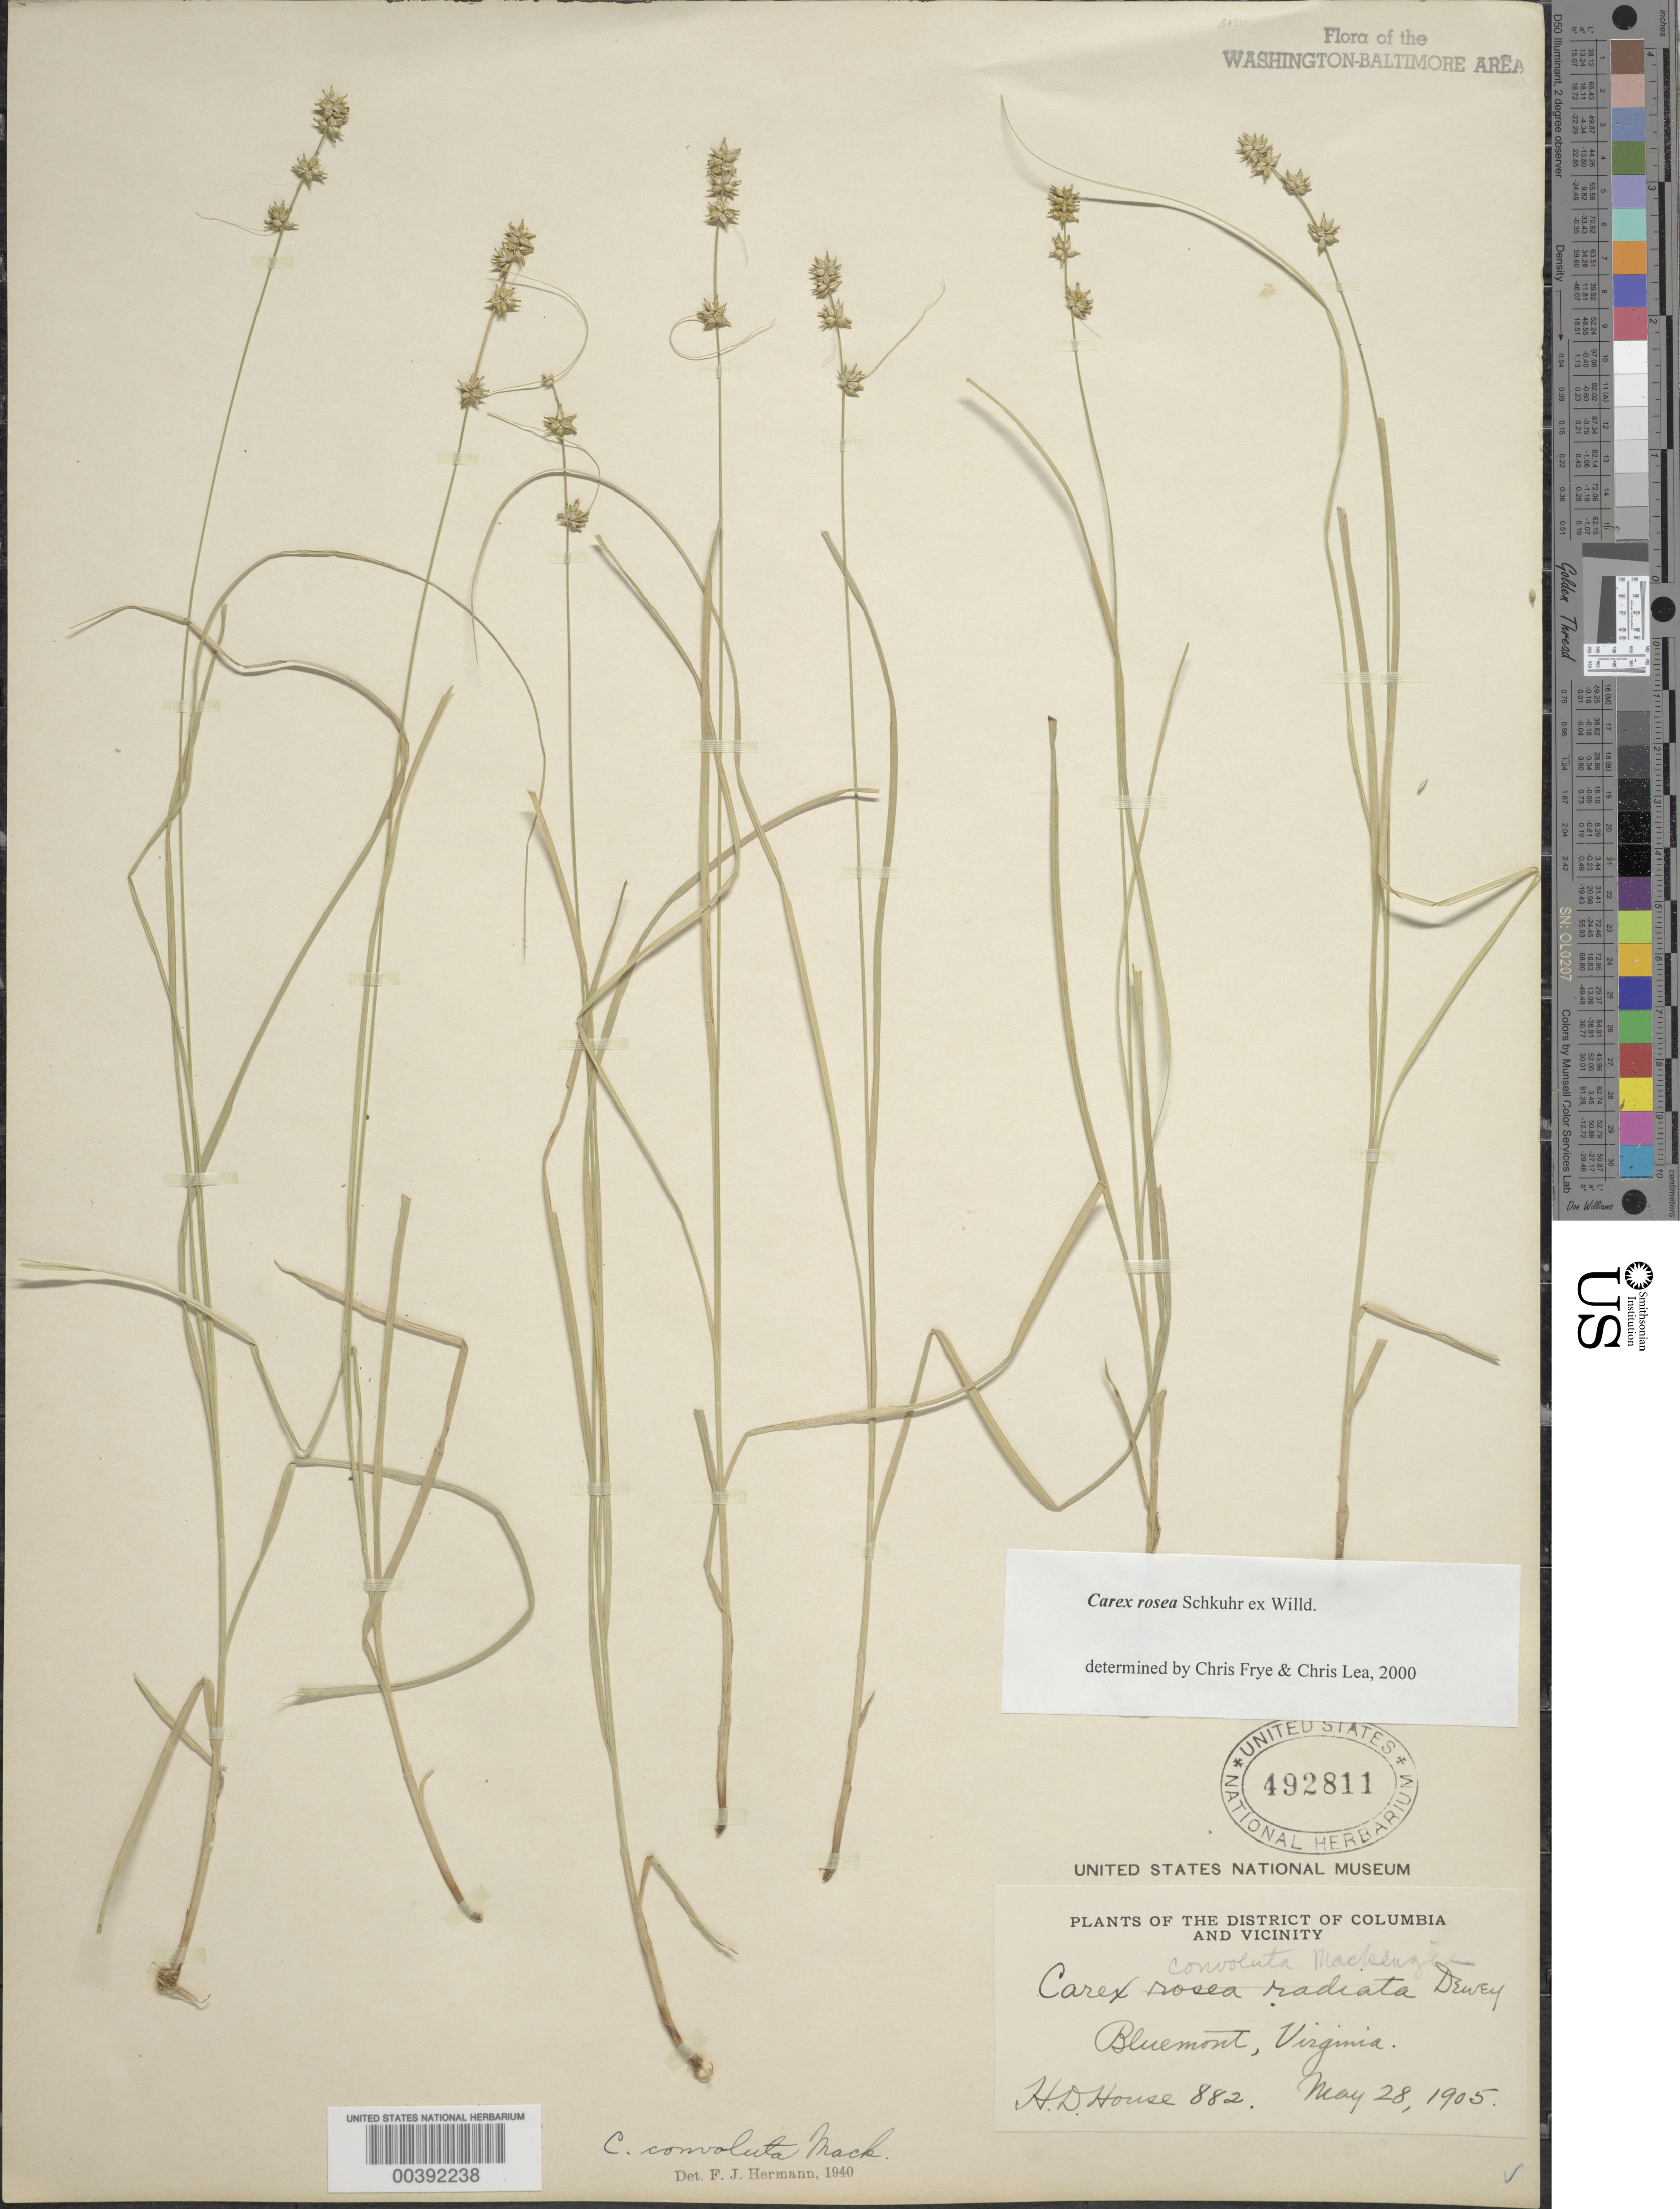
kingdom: Plantae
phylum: Tracheophyta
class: Liliopsida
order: Poales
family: Cyperaceae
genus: Carex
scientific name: Carex rosea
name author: Willd.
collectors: H. D. House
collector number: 882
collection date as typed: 28 May 1905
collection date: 1905-05-28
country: United States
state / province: Virginia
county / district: Loudoun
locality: Bluemont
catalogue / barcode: US 492811